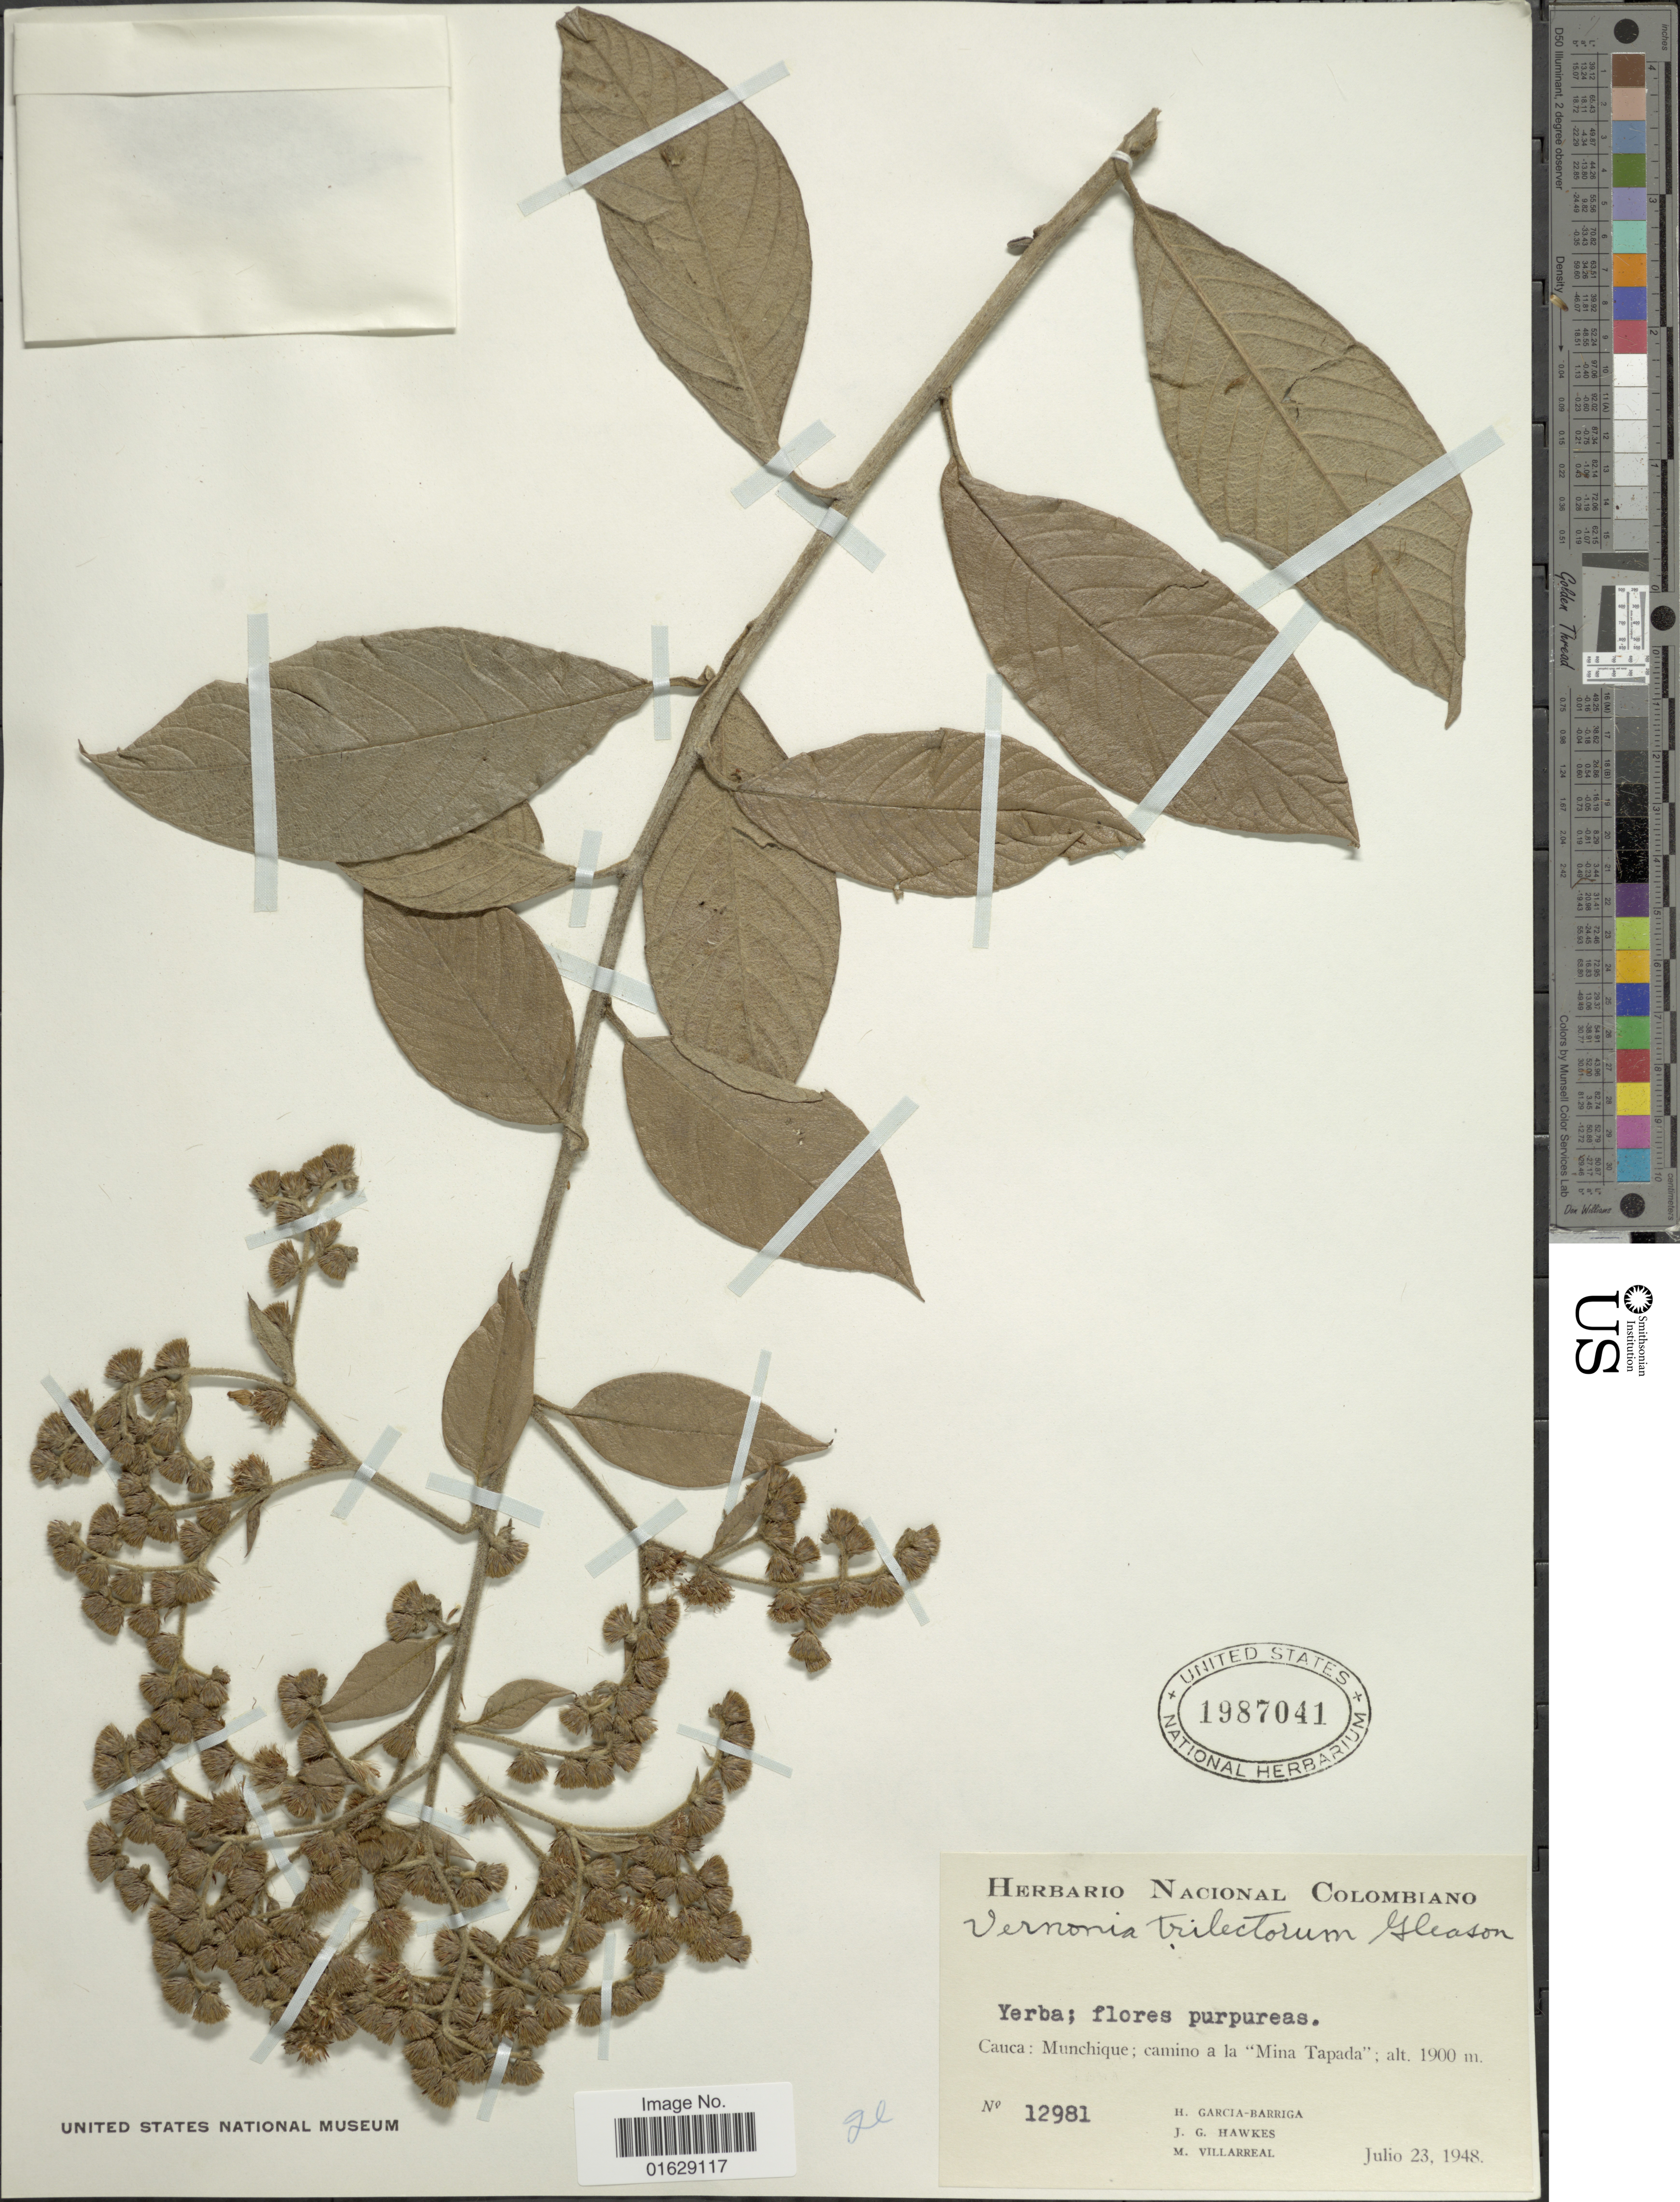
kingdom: Plantae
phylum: Tracheophyta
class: Magnoliopsida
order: Asterales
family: Asteraceae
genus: Lepidaploa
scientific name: Lepidaploa trilectorum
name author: (Gleason) H. Rob.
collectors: H. García Barriga, J. Hawkes & M. Villareal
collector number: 12981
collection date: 1948-07-23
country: Colombia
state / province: Cauca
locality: Munchique; camino a la 'Mina Tapada'.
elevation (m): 1900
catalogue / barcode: US 1987041